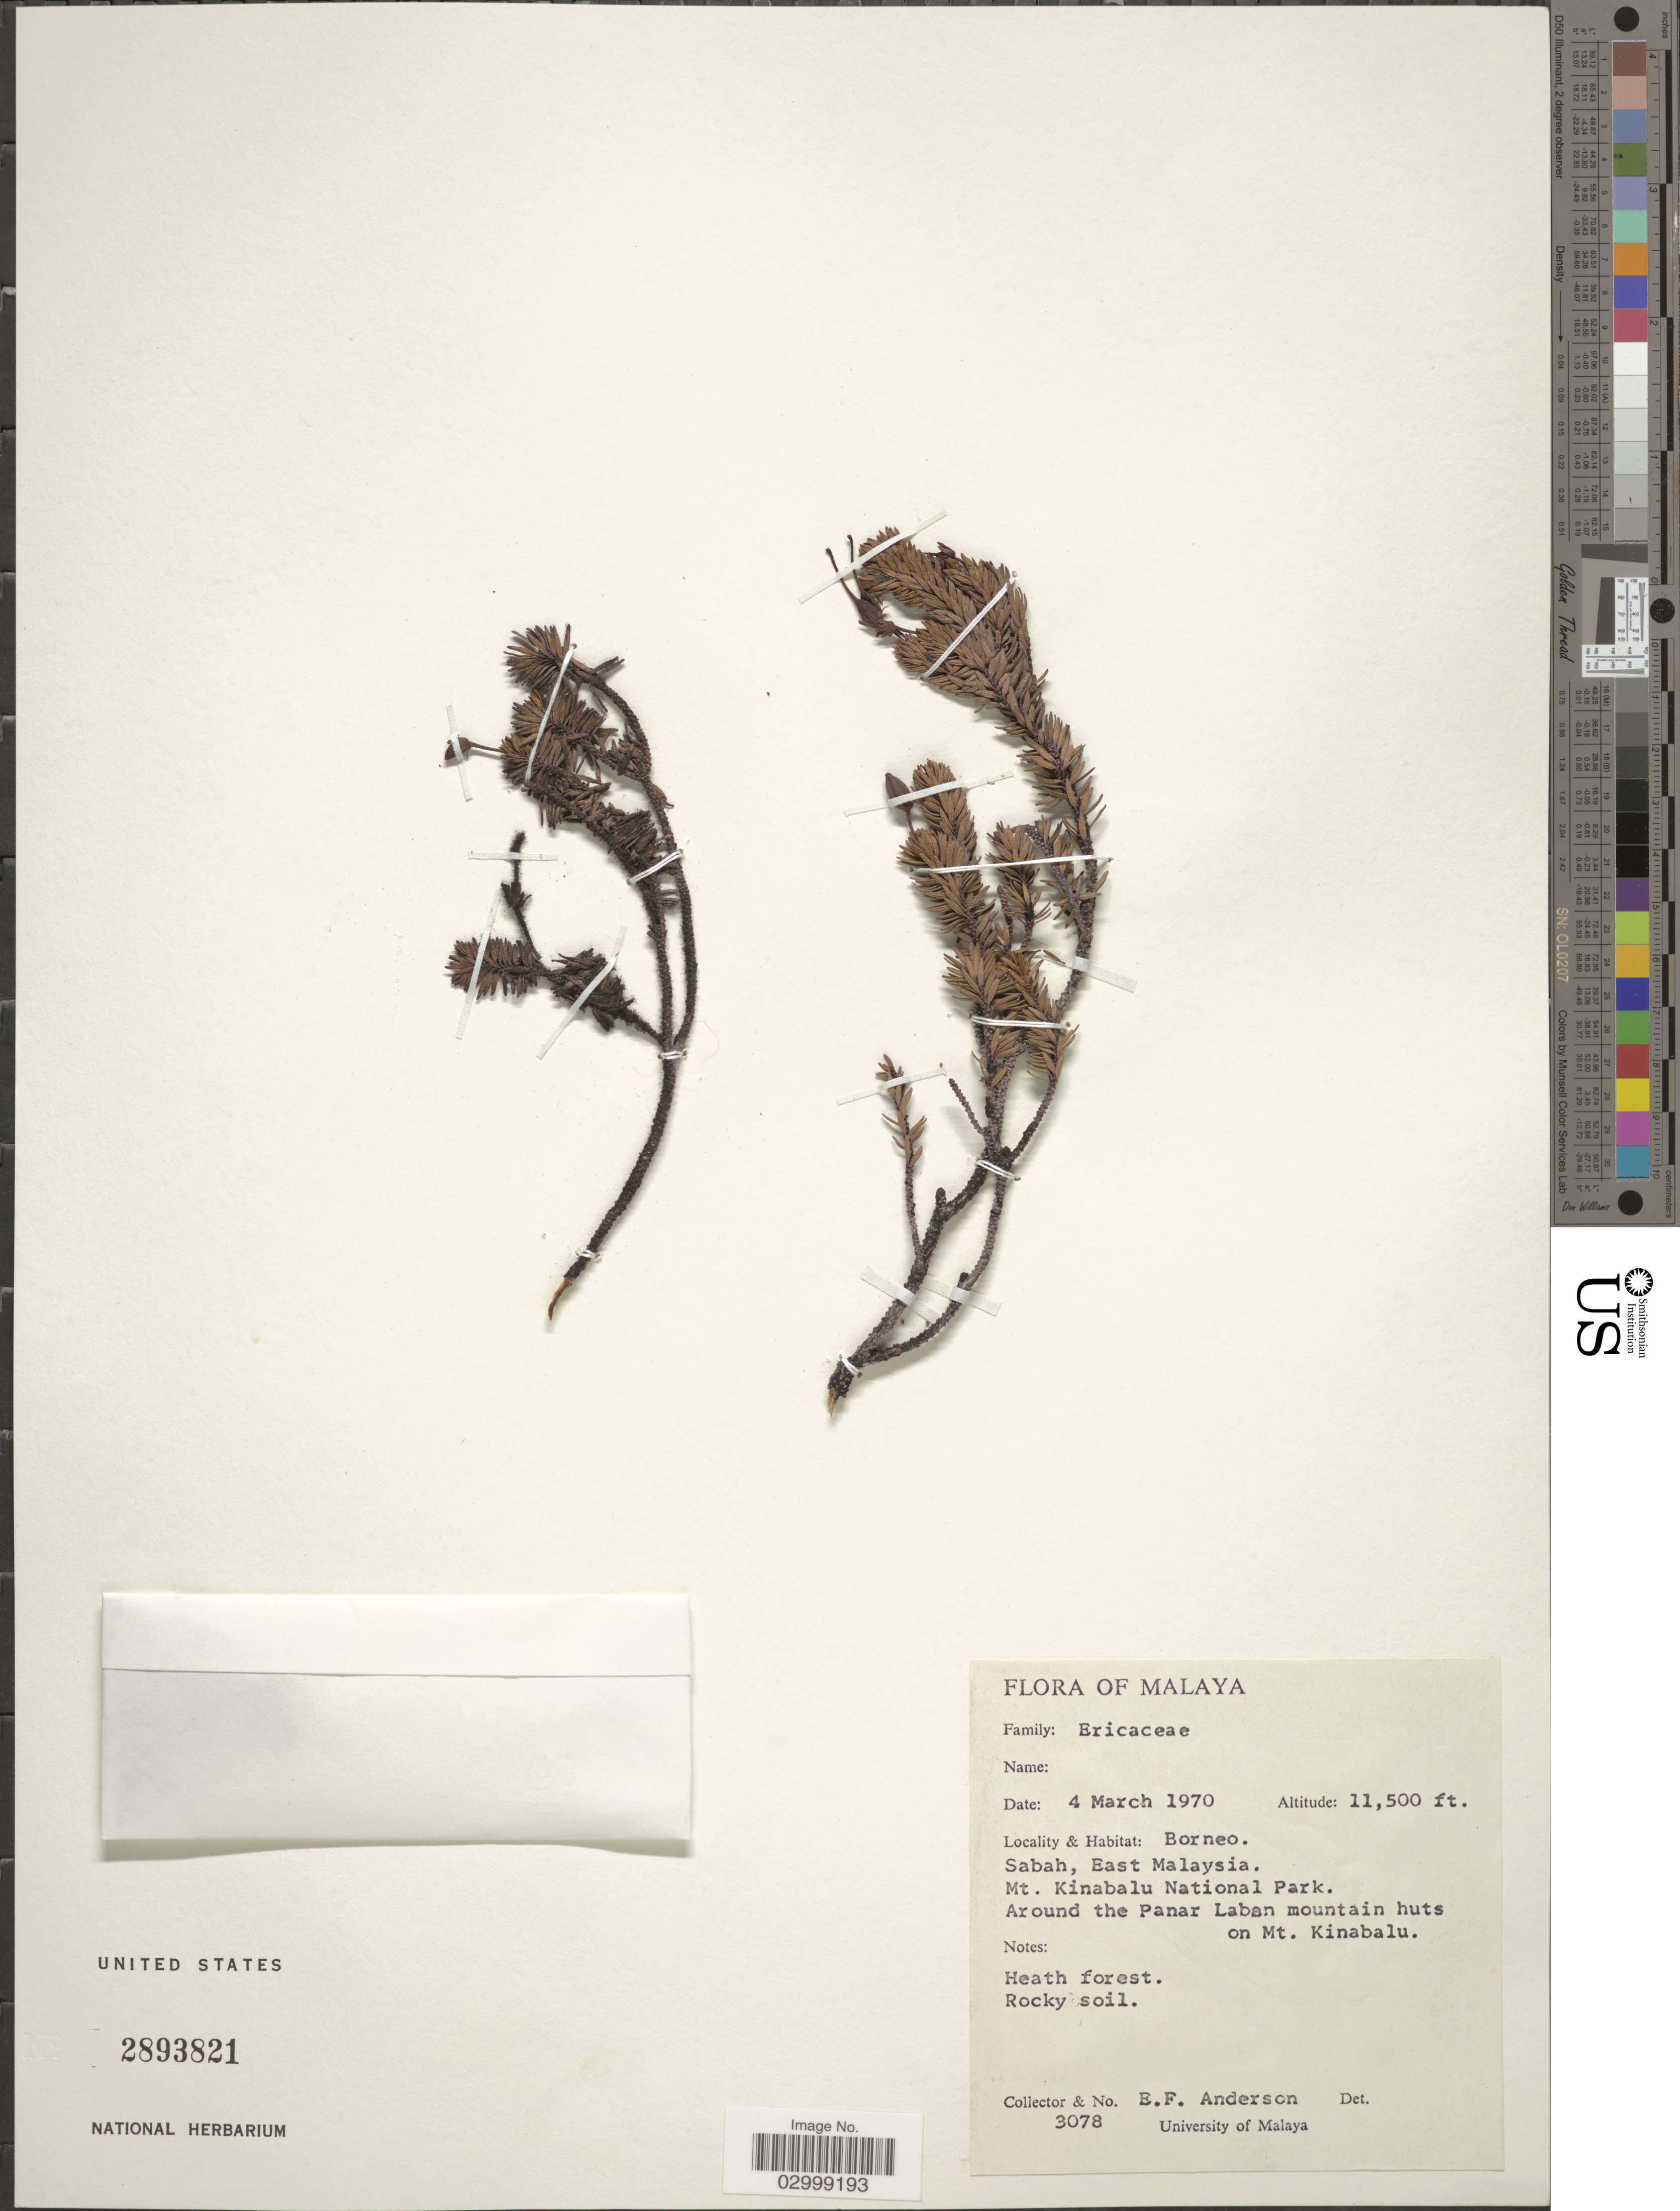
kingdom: Plantae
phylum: Tracheophyta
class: Magnoliopsida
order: Ericales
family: Ericaceae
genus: Rhododendron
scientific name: Rhododendron sp.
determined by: Tamayo, Maverick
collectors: E. F. Anderson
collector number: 3078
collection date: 1970-03-04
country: Malaysia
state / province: Sabah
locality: Borneo, Sabah, East Malaysia, Mt. Kinabalu National Park, Around de Panar Laban mountain huts on Mt. Kinabalu.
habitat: Heath forest. Rocky soil.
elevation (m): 3505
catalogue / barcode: US 2893821